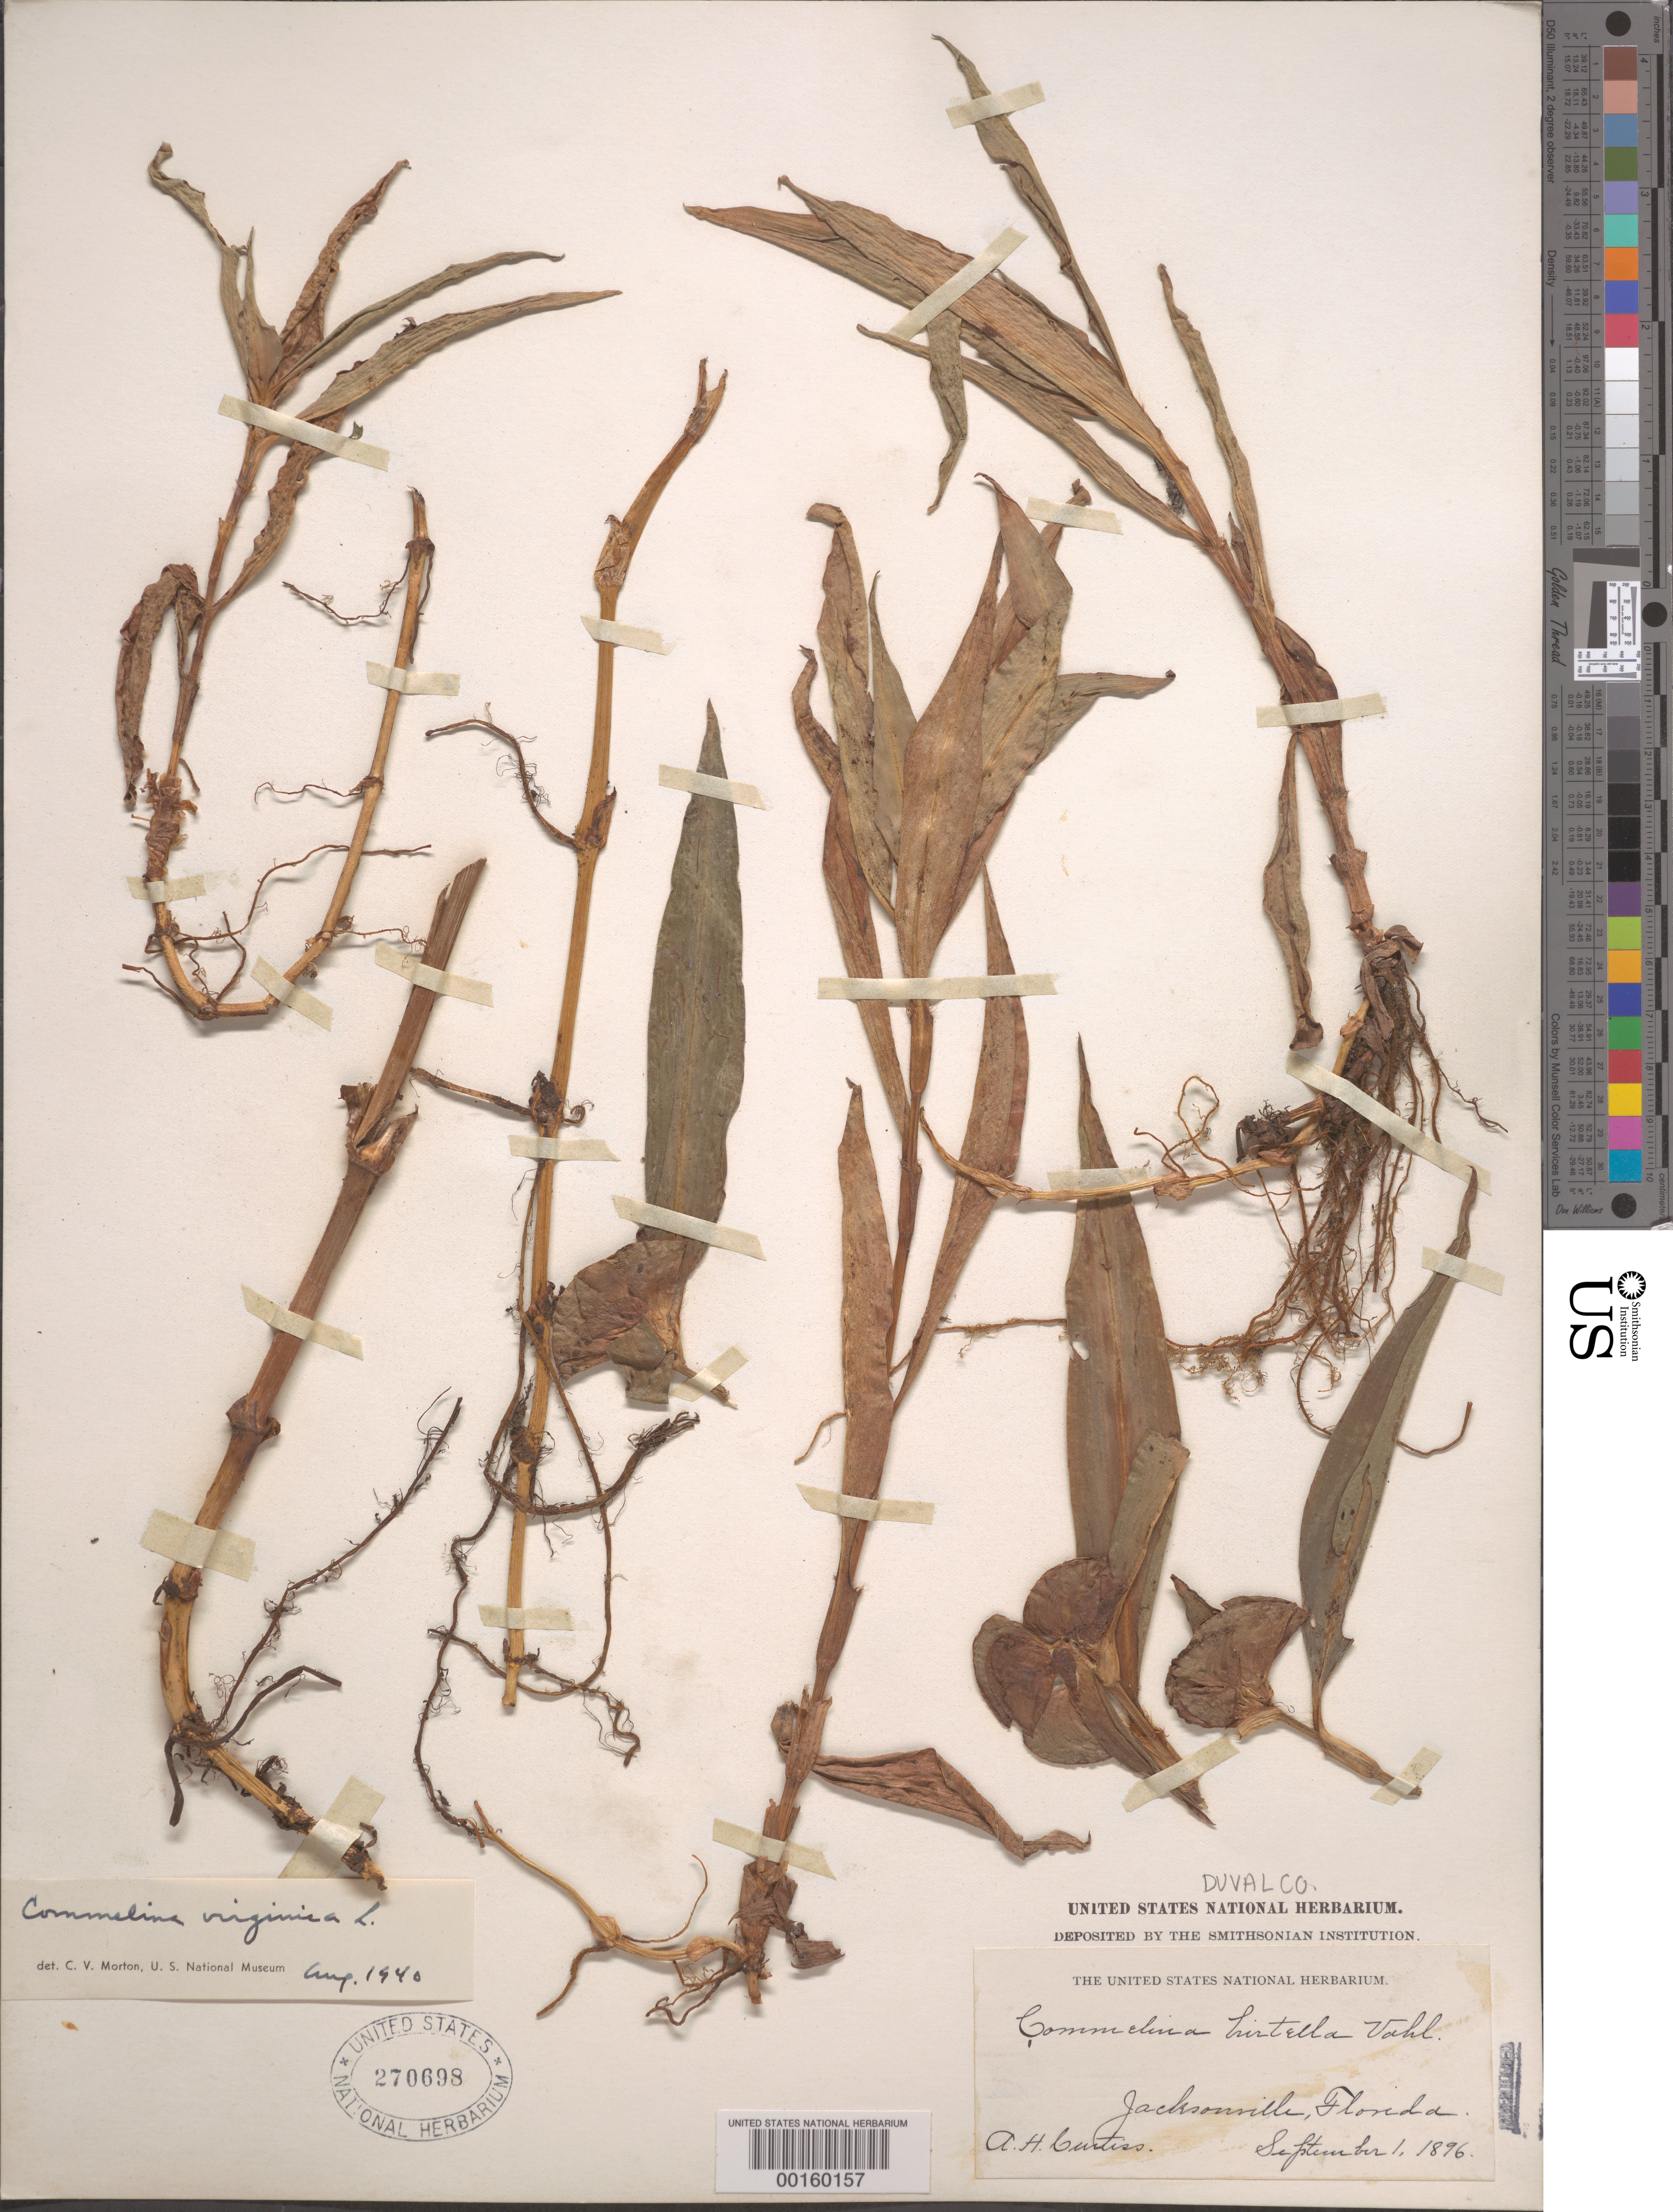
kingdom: Plantae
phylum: Tracheophyta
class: Liliopsida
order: Commelinales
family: Commelinaceae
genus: Commelina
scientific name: Commelina virginica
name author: L.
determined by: Morton, C. V.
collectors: A. H. Curtiss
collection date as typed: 01 Sep 1896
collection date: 1896-09-01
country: United States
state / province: Florida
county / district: Duval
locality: Jacksonville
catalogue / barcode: US 270698